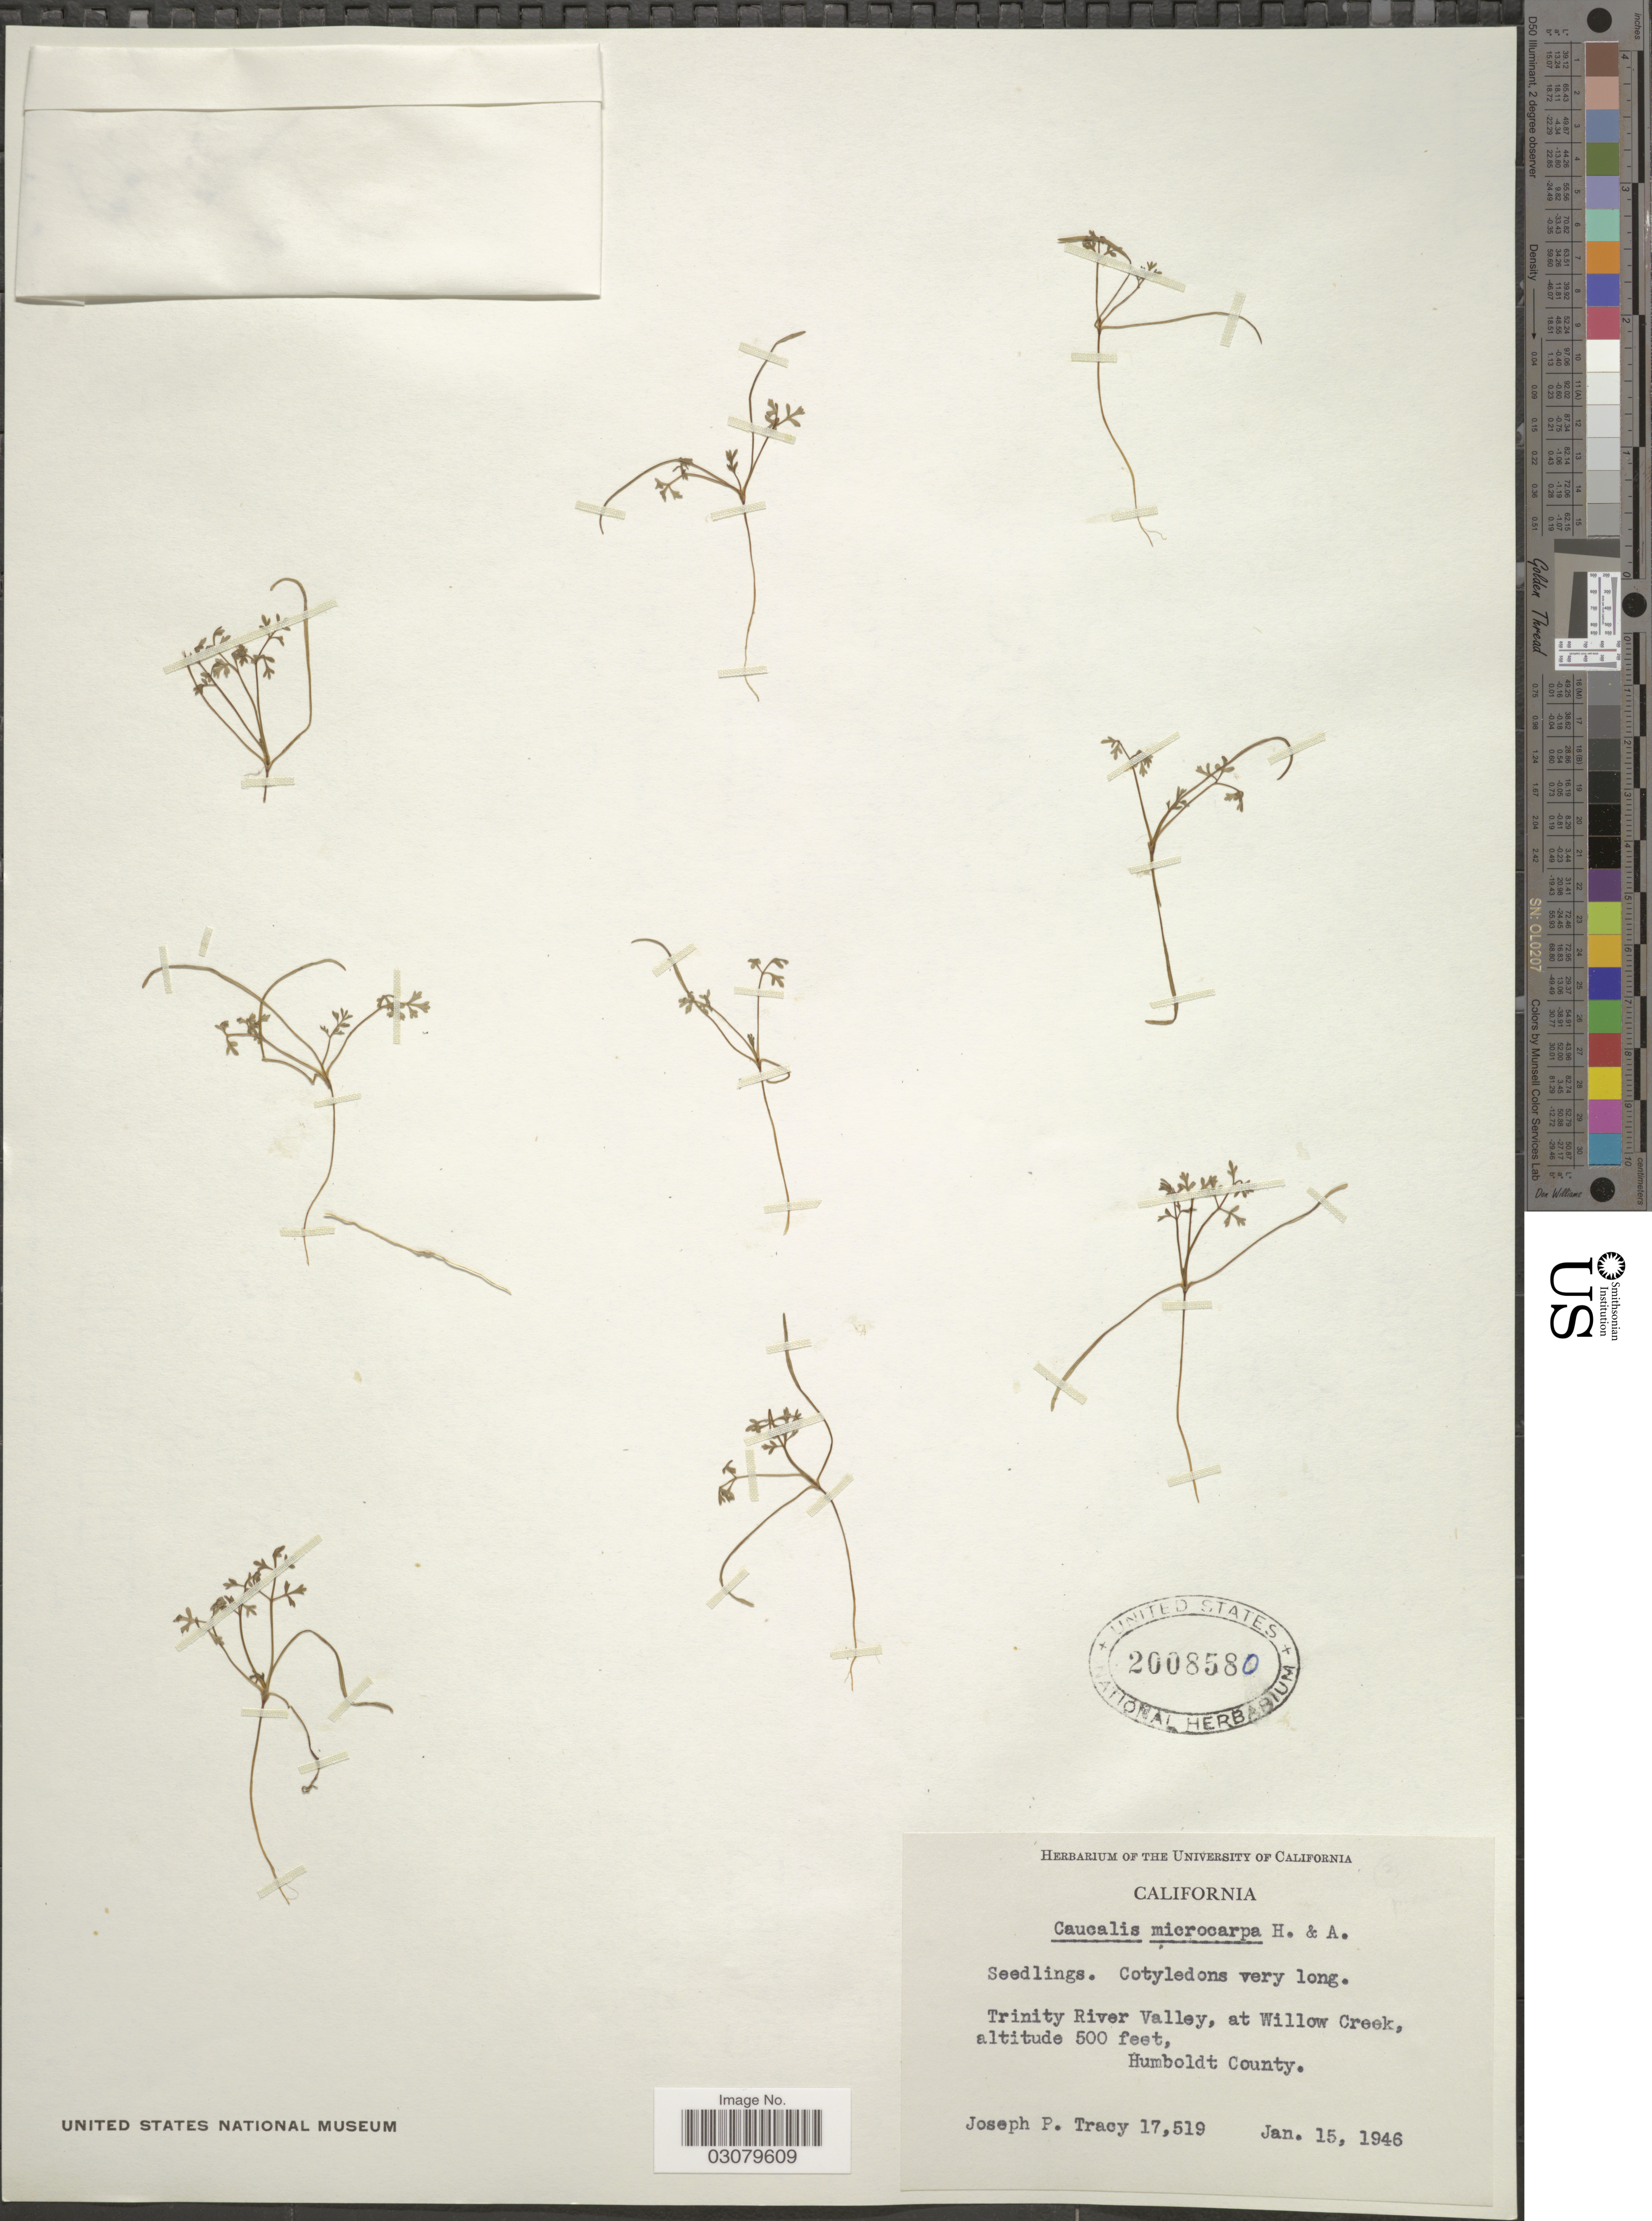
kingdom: Plantae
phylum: Tracheophyta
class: Magnoliopsida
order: Apiales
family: Apiaceae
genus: Caucalis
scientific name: Caucalis microcarpa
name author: Hook. & Arn.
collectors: J. Tracy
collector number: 17519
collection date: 1946-01-15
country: United States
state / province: California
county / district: Humboldt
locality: Trinity River Valley, at Willow Creek, Humboldt County.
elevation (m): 152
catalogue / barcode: US 2008580